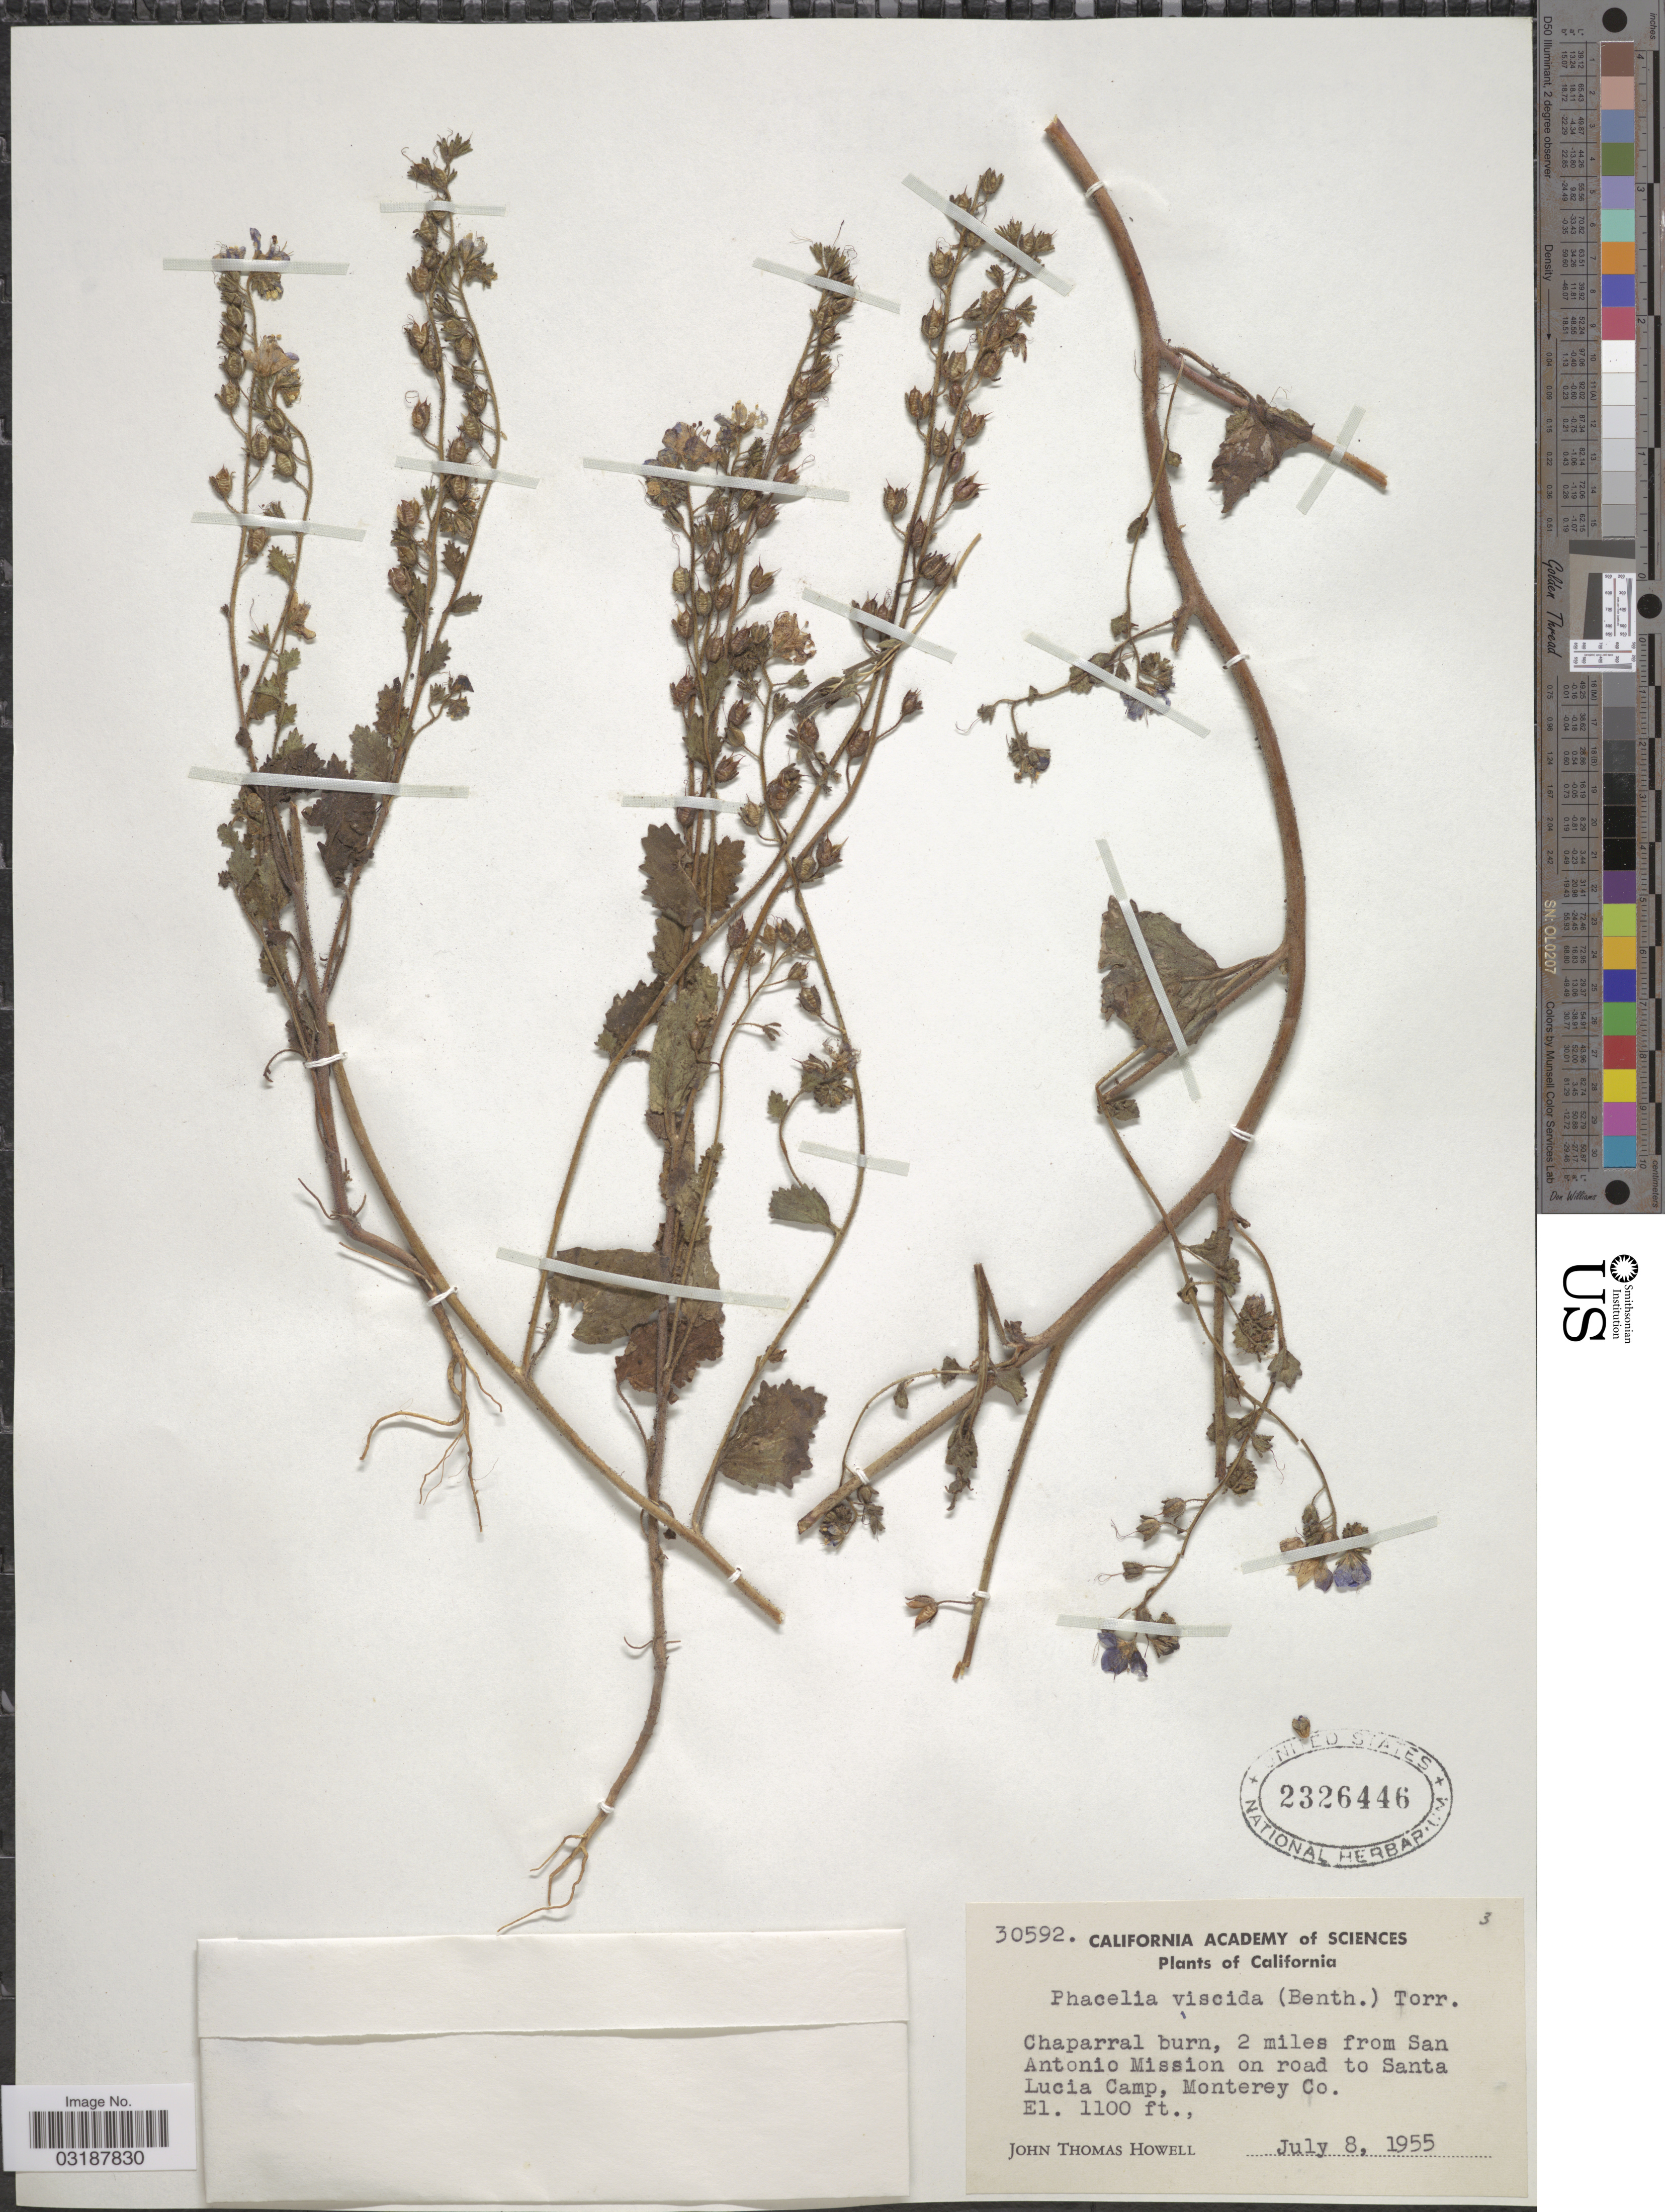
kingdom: Plantae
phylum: Tracheophyta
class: Magnoliopsida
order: Boraginales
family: Hydrophyllaceae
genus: Phacelia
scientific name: Phacelia viscida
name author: (Benth.) Torr.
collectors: J. T. Howell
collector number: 30592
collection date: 1955-07-08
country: United States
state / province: California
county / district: Monterey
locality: Chaparral burn, 2 miles from San Antonio Mission on road to Santa Lucia Camp, Monterey Co.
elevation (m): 335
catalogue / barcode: US 2326446